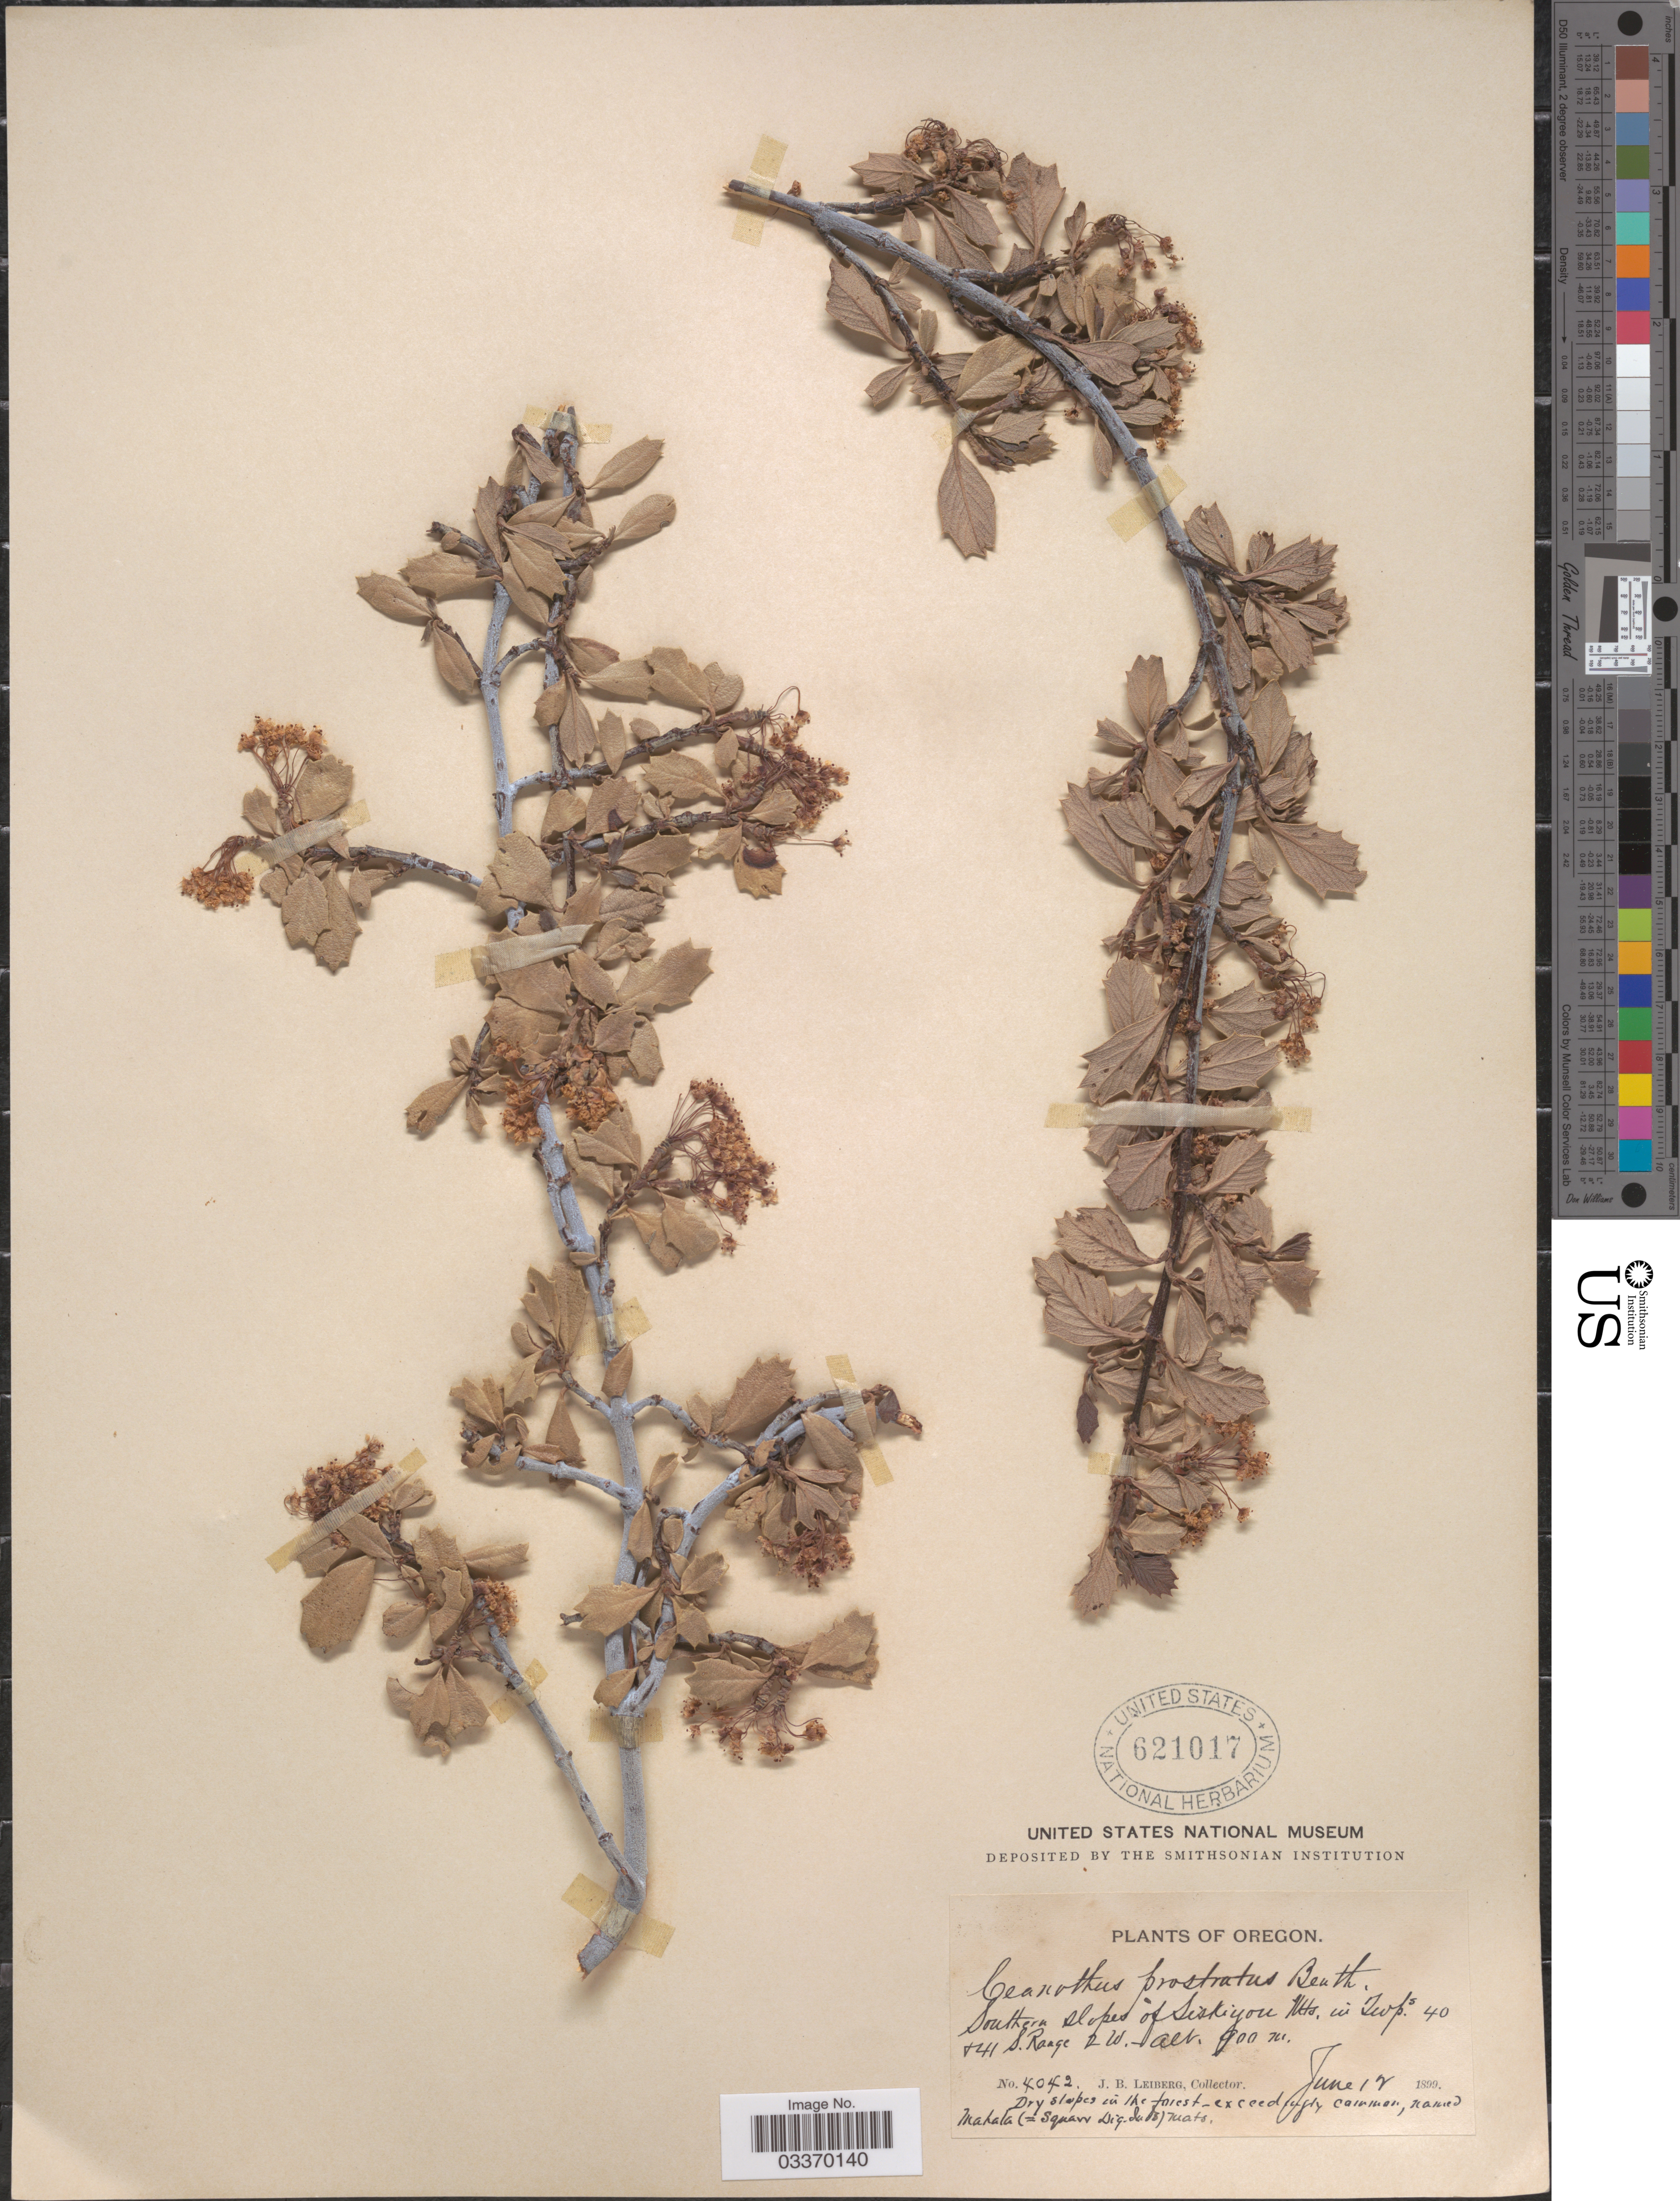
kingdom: Plantae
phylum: Tracheophyta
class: Magnoliopsida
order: Rosales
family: Rhamnaceae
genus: Ceanothus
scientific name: Ceanothus prostratus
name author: Benth.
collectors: J. B. Leiberg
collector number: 4042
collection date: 1899-06-12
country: United States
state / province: Oregon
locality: Southern slopes of Siskiyou Mts in Twps. 40 & 41, S. Range, 2 W.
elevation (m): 900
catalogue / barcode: US 621017